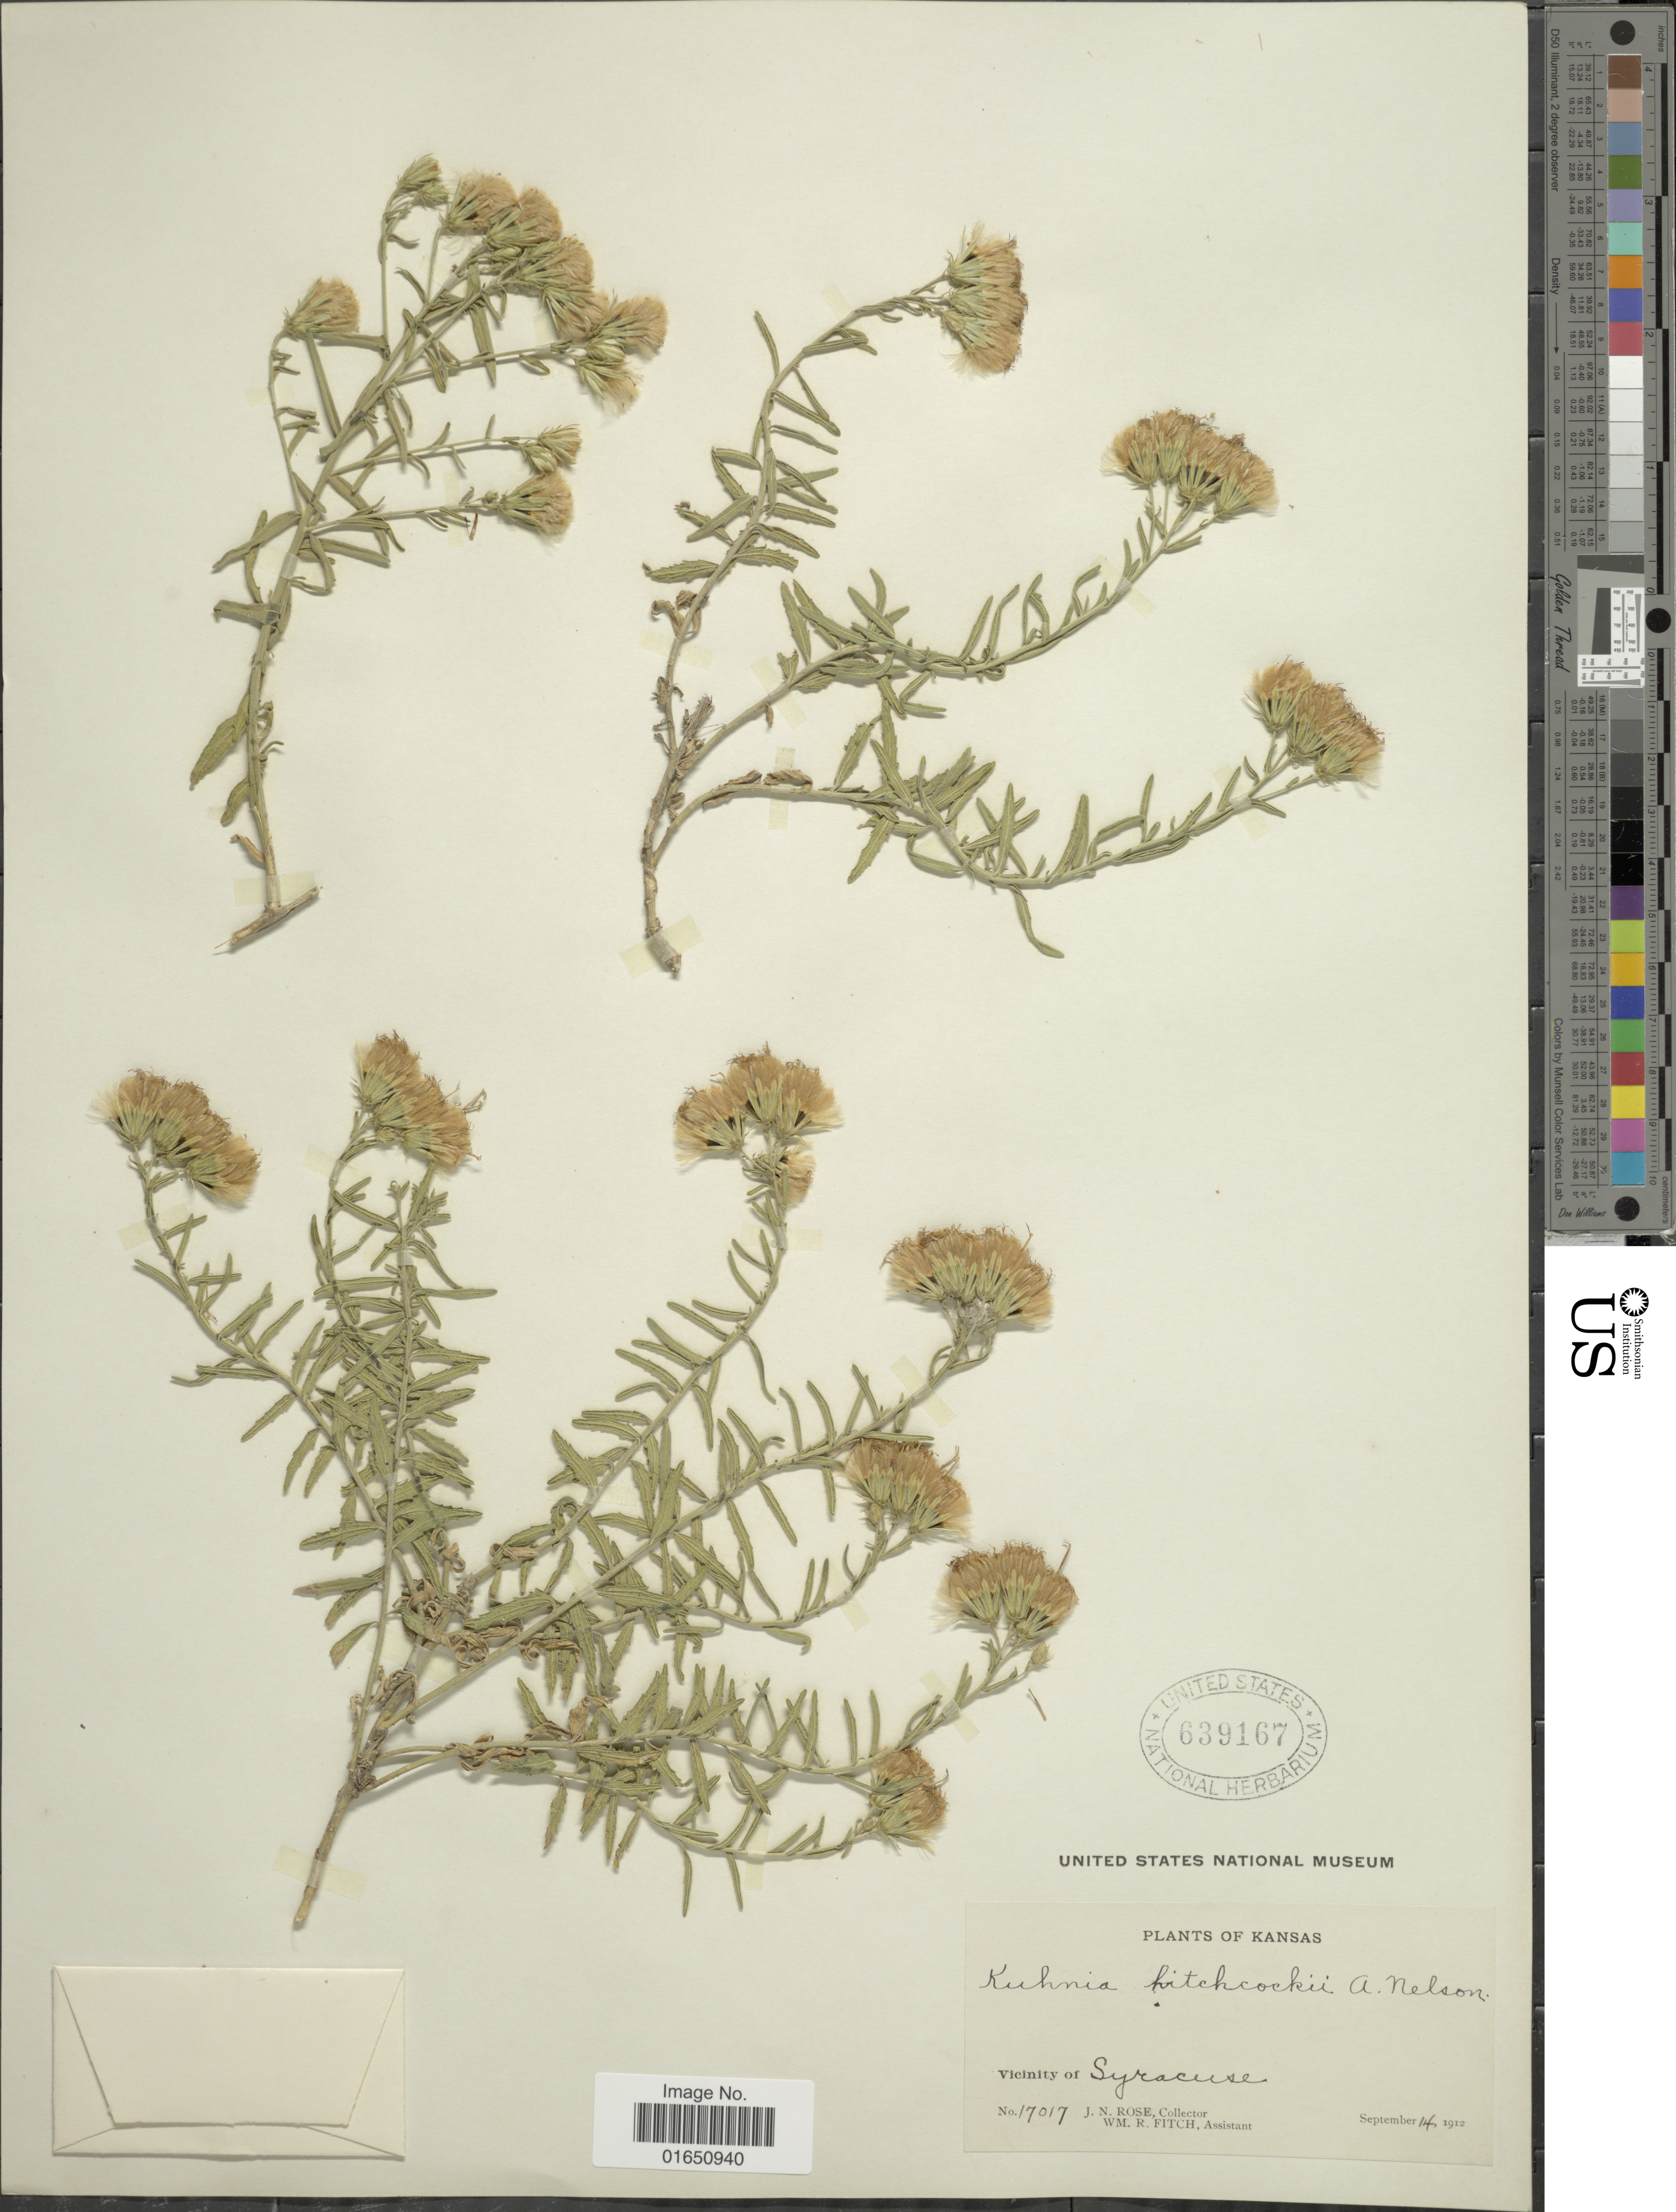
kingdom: Plantae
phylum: Tracheophyta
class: Magnoliopsida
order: Asterales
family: Asteraceae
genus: Brickellia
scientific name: Brickellia eupatorioides var. corymbulosa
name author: (Torr. & A. Gray) Shinners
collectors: J. N. Rose & W. R. Fitch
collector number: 17017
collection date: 1912-09-14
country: United States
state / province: Kansas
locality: Vicinity of Syracuse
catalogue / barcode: US 639167